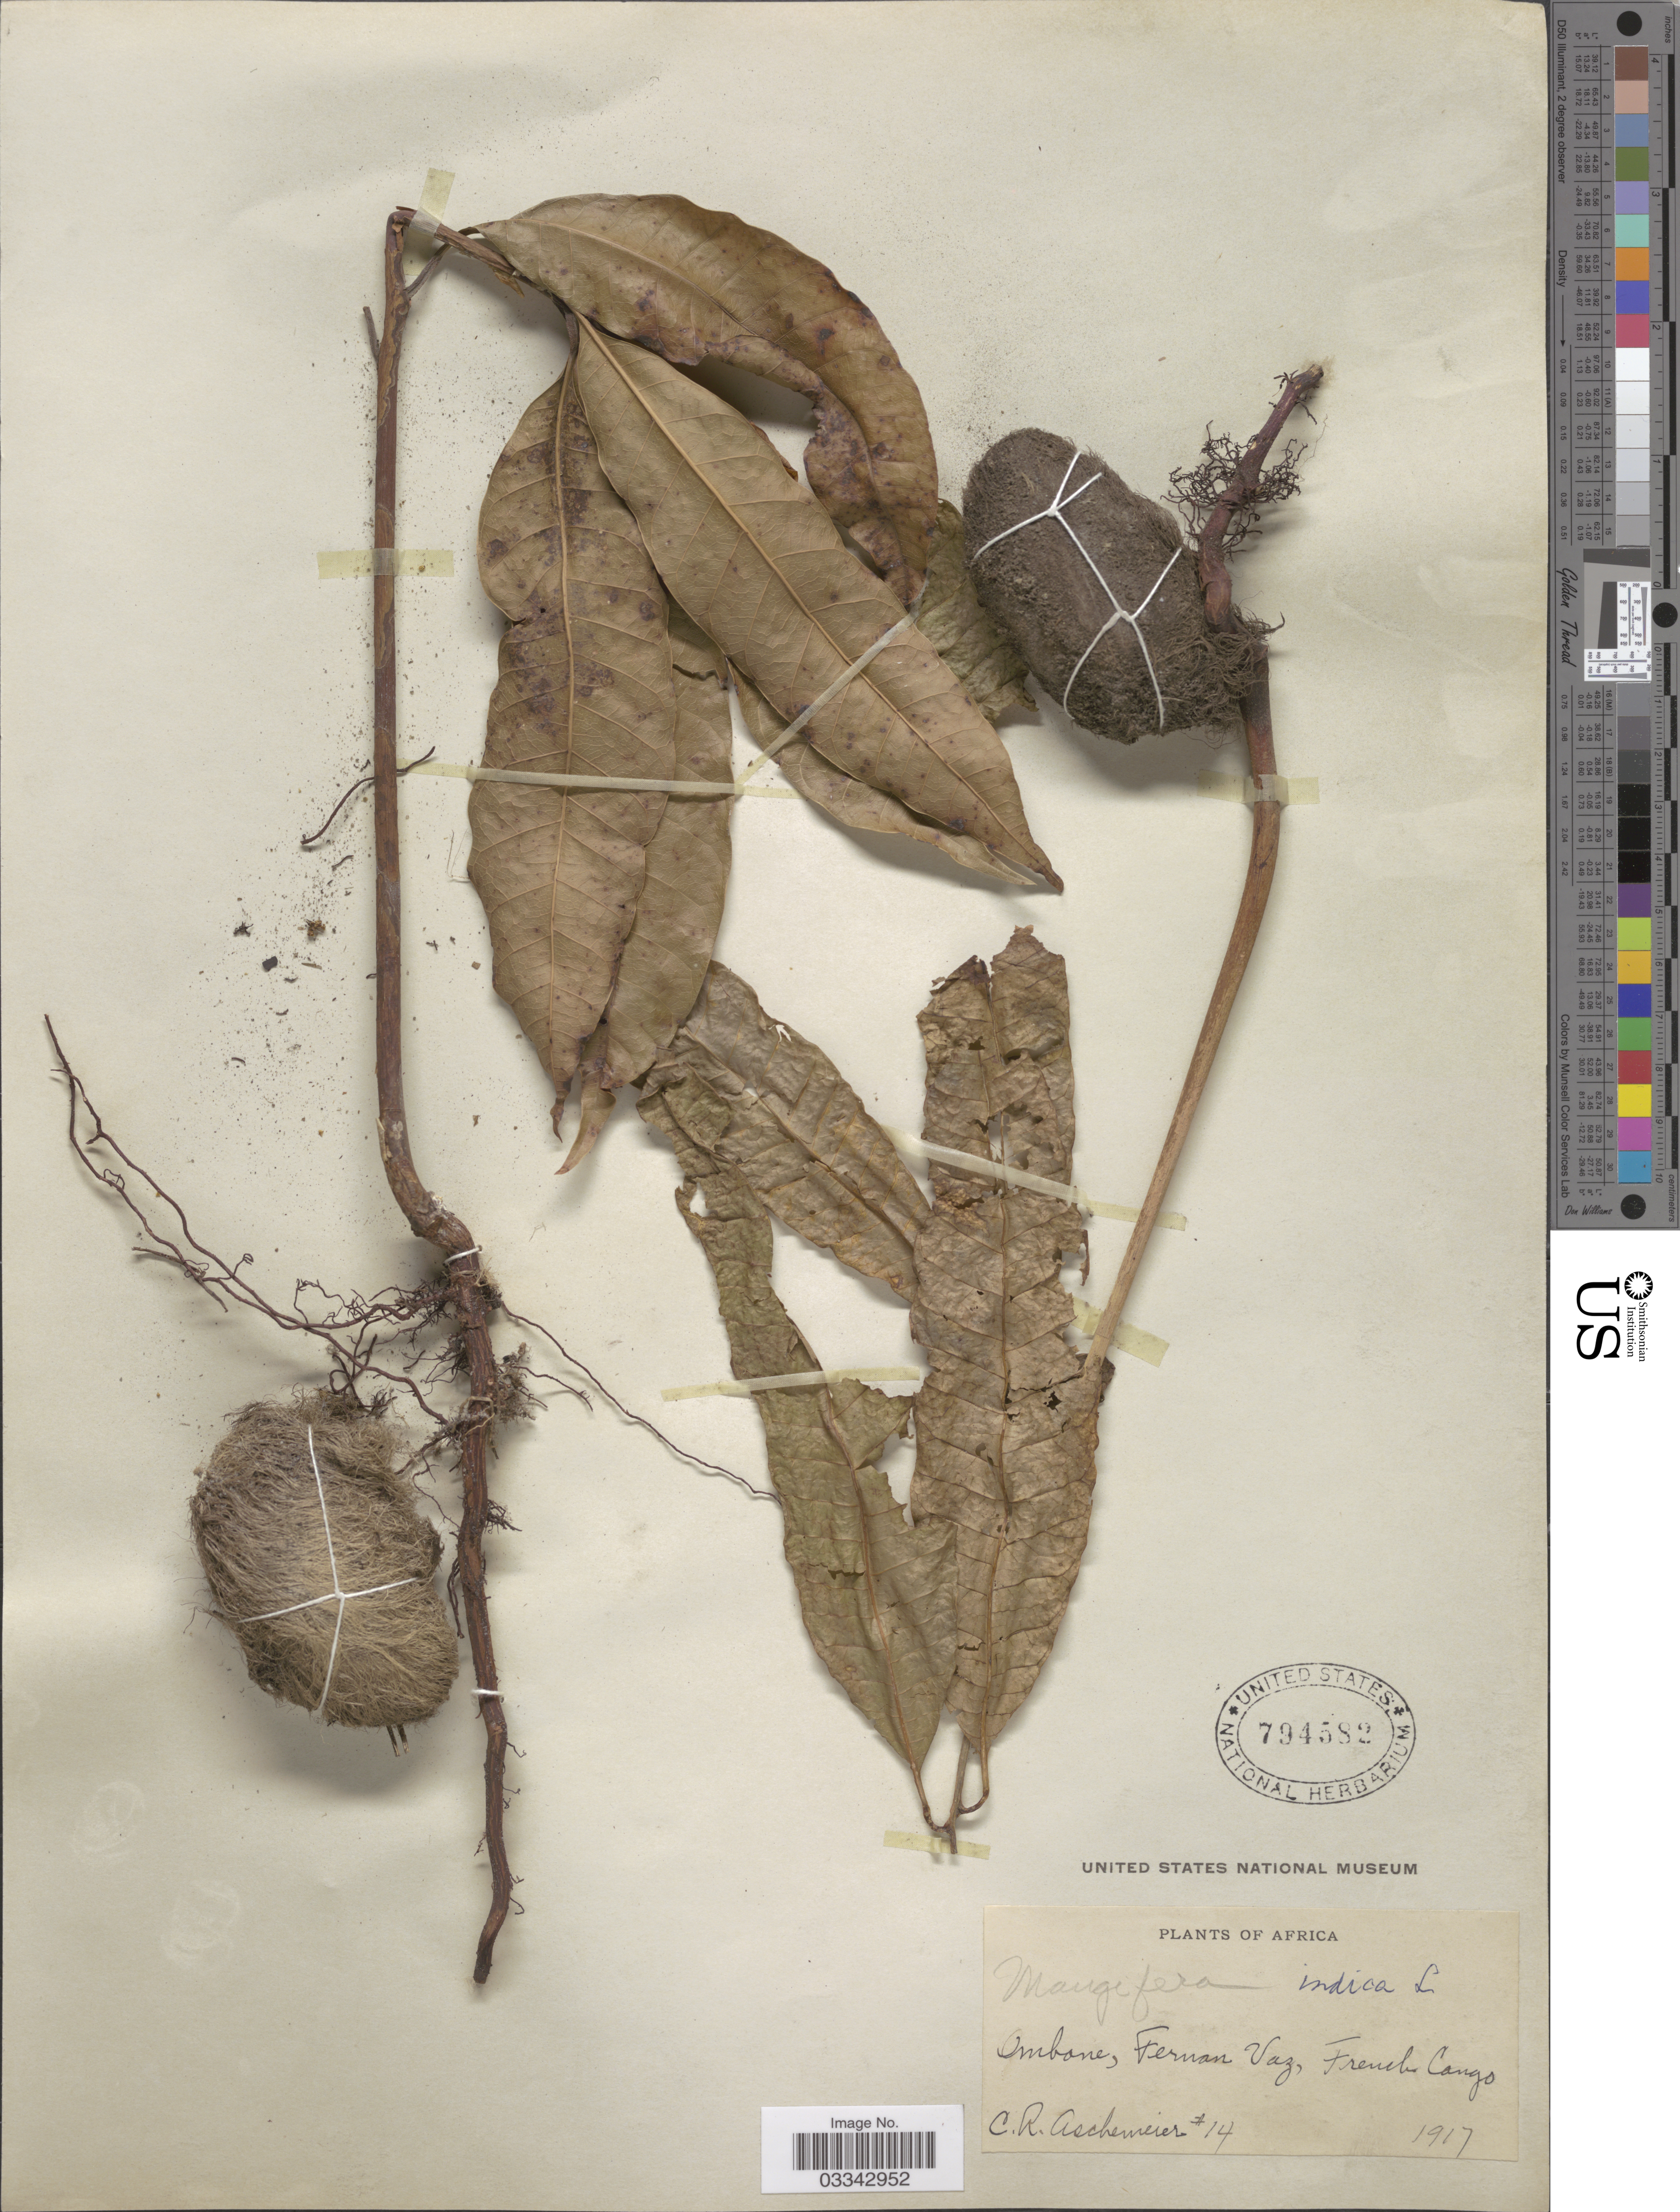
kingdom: Plantae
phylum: Tracheophyta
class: Magnoliopsida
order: Sapindales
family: Anacardiaceae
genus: Mangifera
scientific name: Mangifera indica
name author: L.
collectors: C. Aschemeier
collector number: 14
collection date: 1917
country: Gabon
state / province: Ogooue-Maritime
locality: Omboue, Fernan Vaz, French Congo.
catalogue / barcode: US 794582